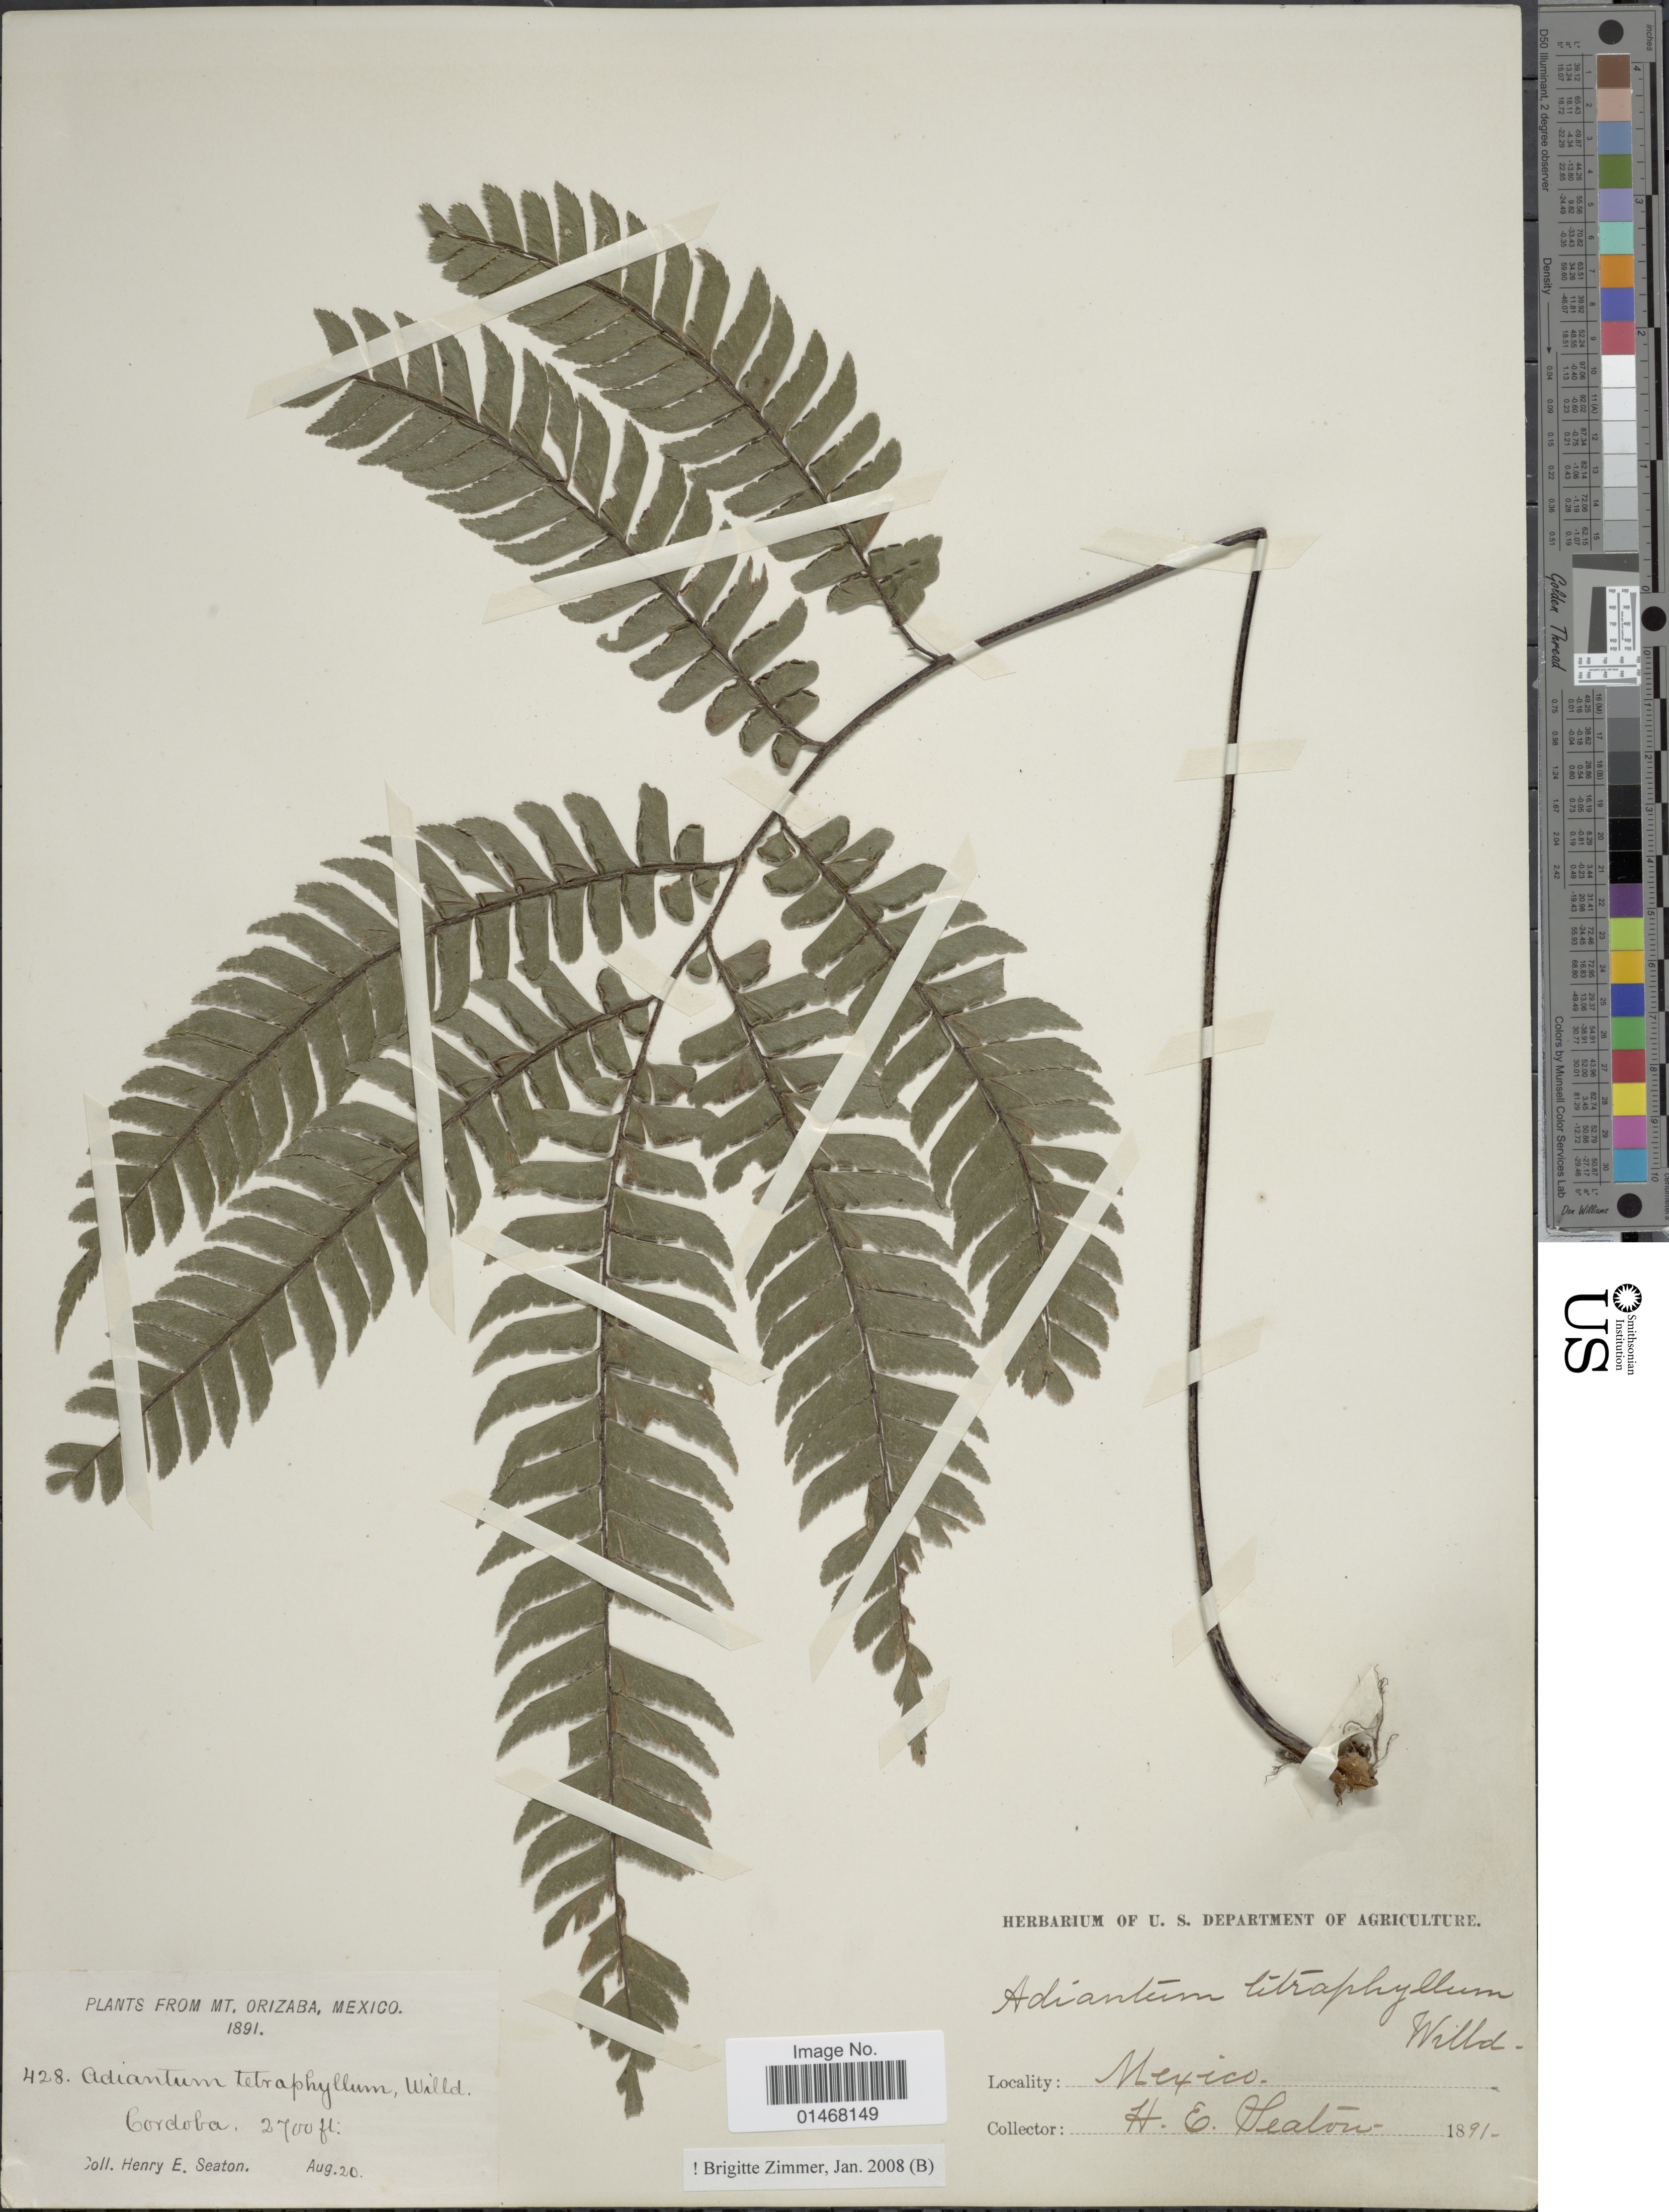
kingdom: Plantae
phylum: Tracheophyta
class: Polypodiopsida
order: Polypodiales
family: Pteridaceae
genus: Adiantum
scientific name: Adiantum tetraphyllum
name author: Humb. & Bonpl. ex Willd.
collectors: H. E. Seaton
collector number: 428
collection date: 1891-08-20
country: Mexico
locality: Mt Orizaba, Cordoba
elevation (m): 823